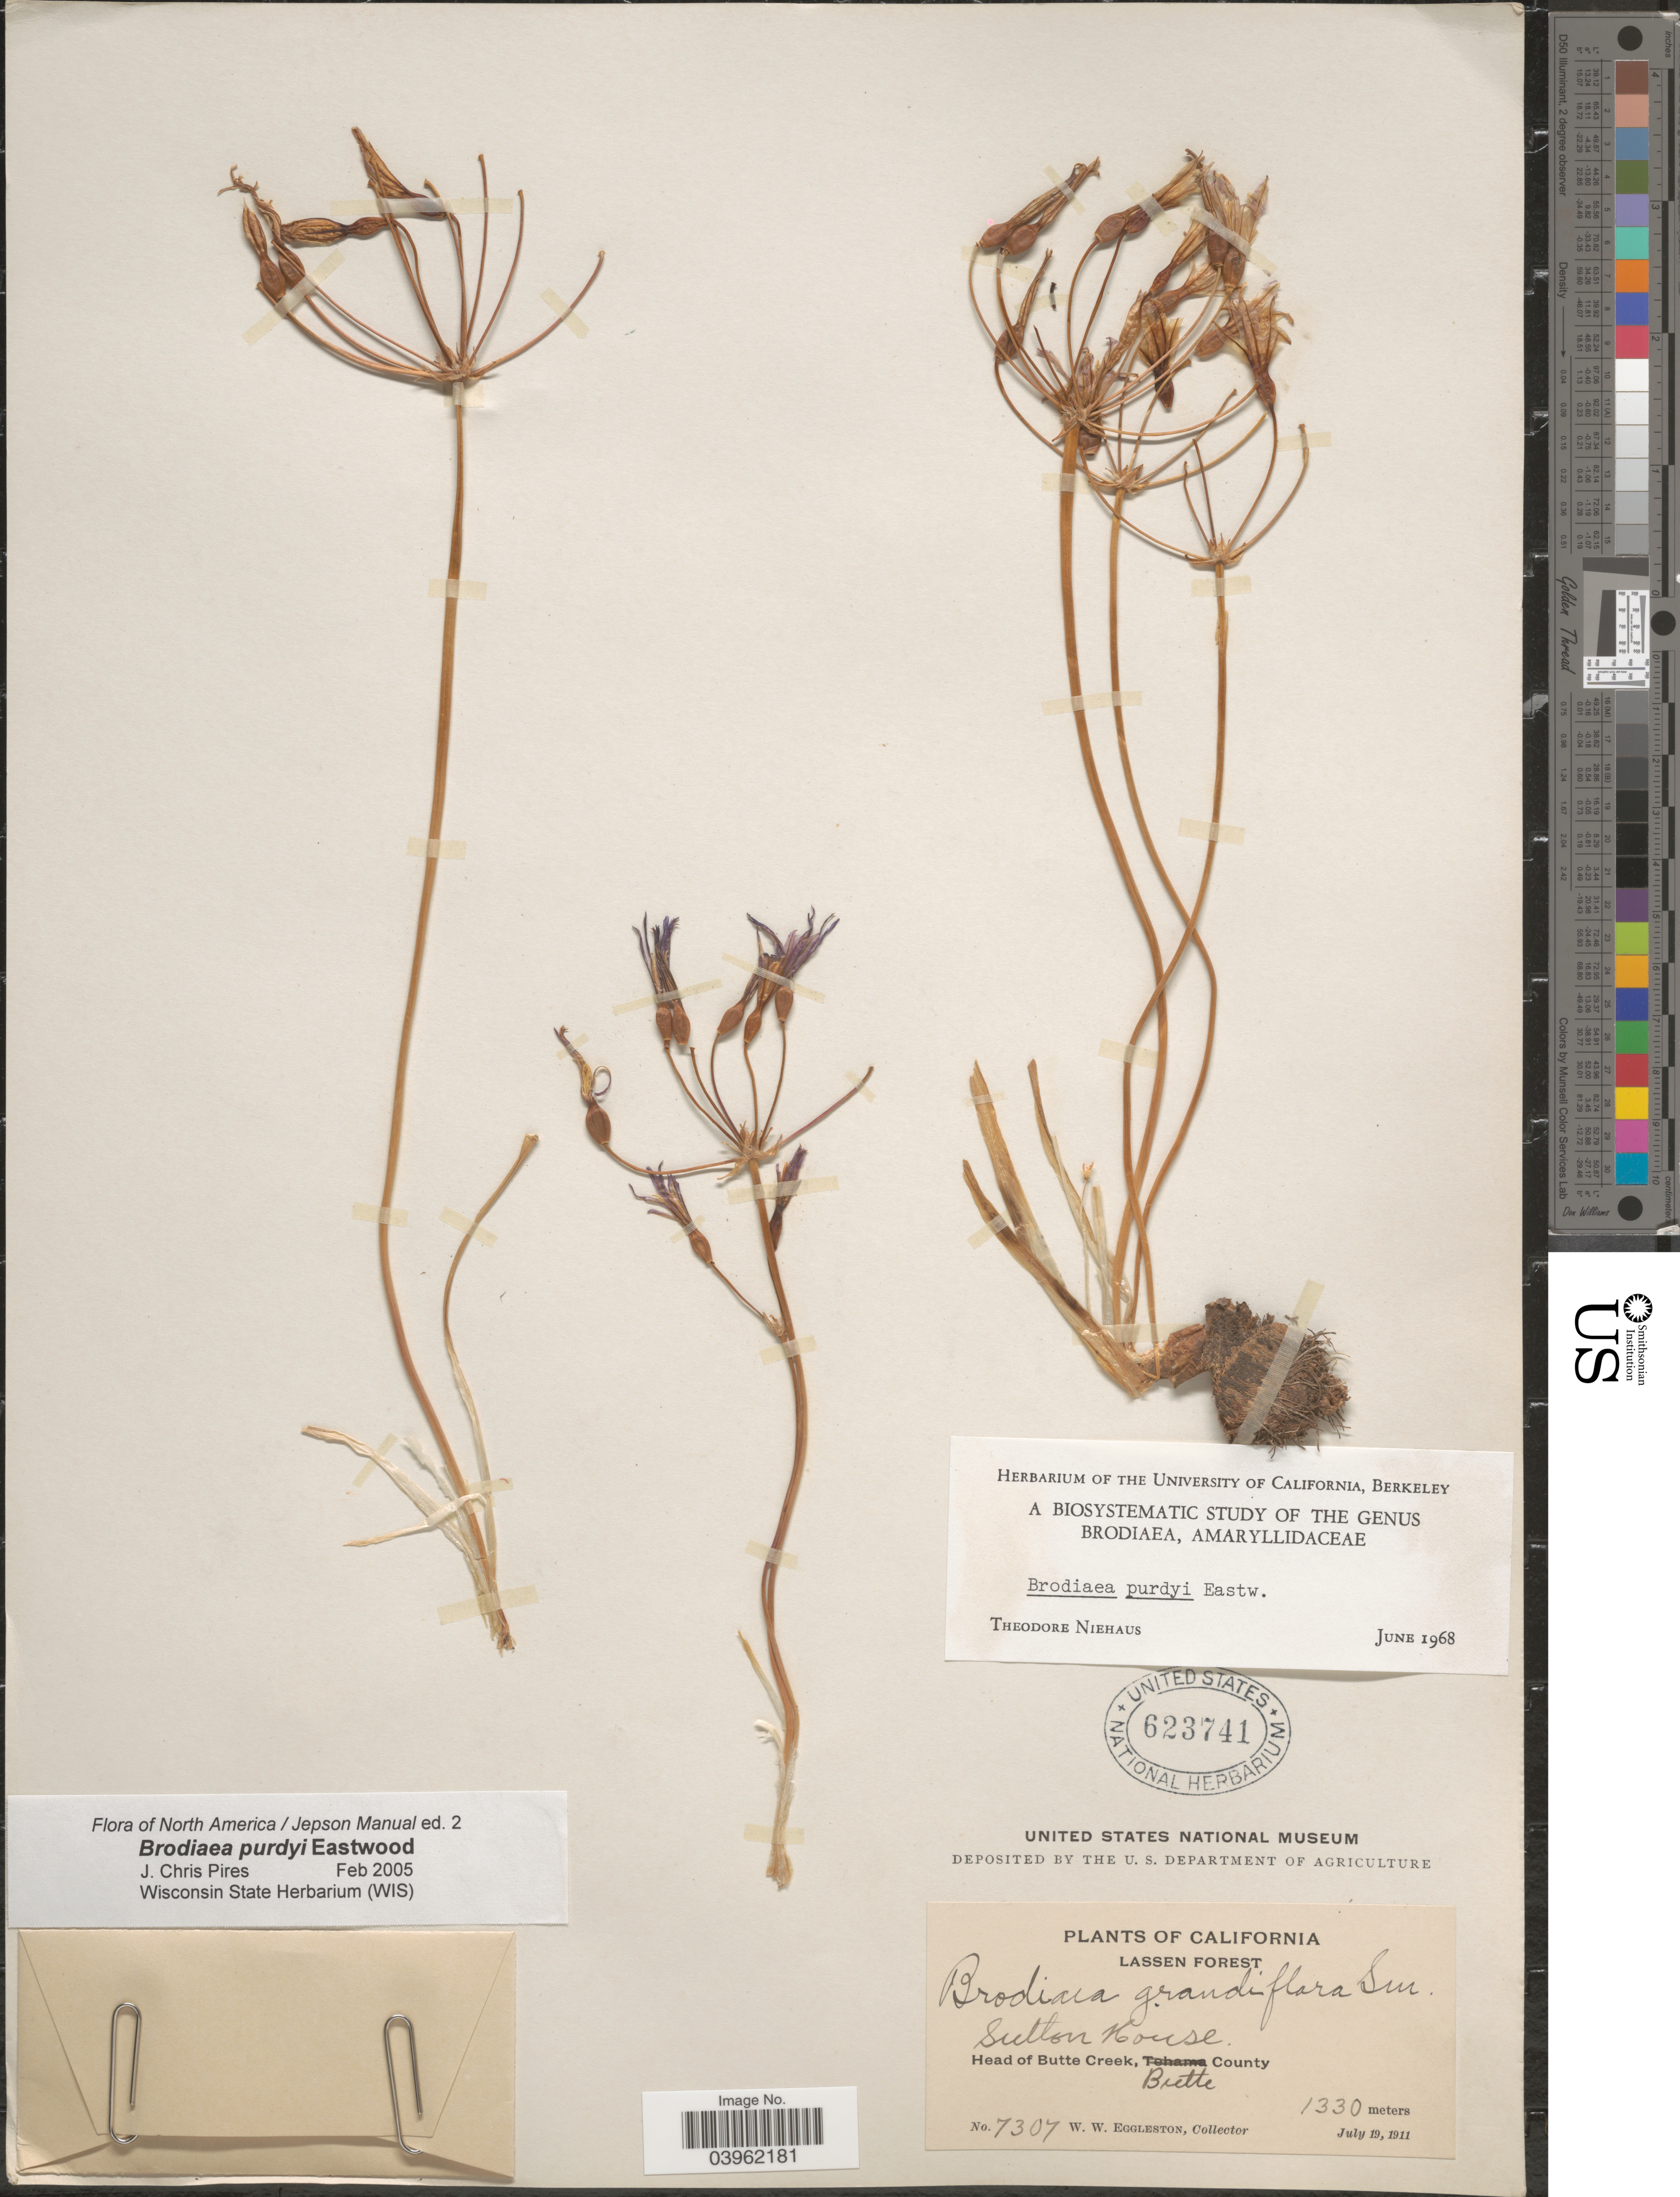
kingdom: Plantae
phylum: Tracheophyta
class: Liliopsida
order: Asparagales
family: Asparagaceae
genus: Brodiaea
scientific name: Brodiaea purdyi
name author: Eastw.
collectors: W. W. Eggleston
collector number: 7307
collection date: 1911-07-19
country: United States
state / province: California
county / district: Butte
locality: Lassen Forest. Sutlon House. Head of Butte Creek, Butte County.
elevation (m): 1330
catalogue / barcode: US 623741